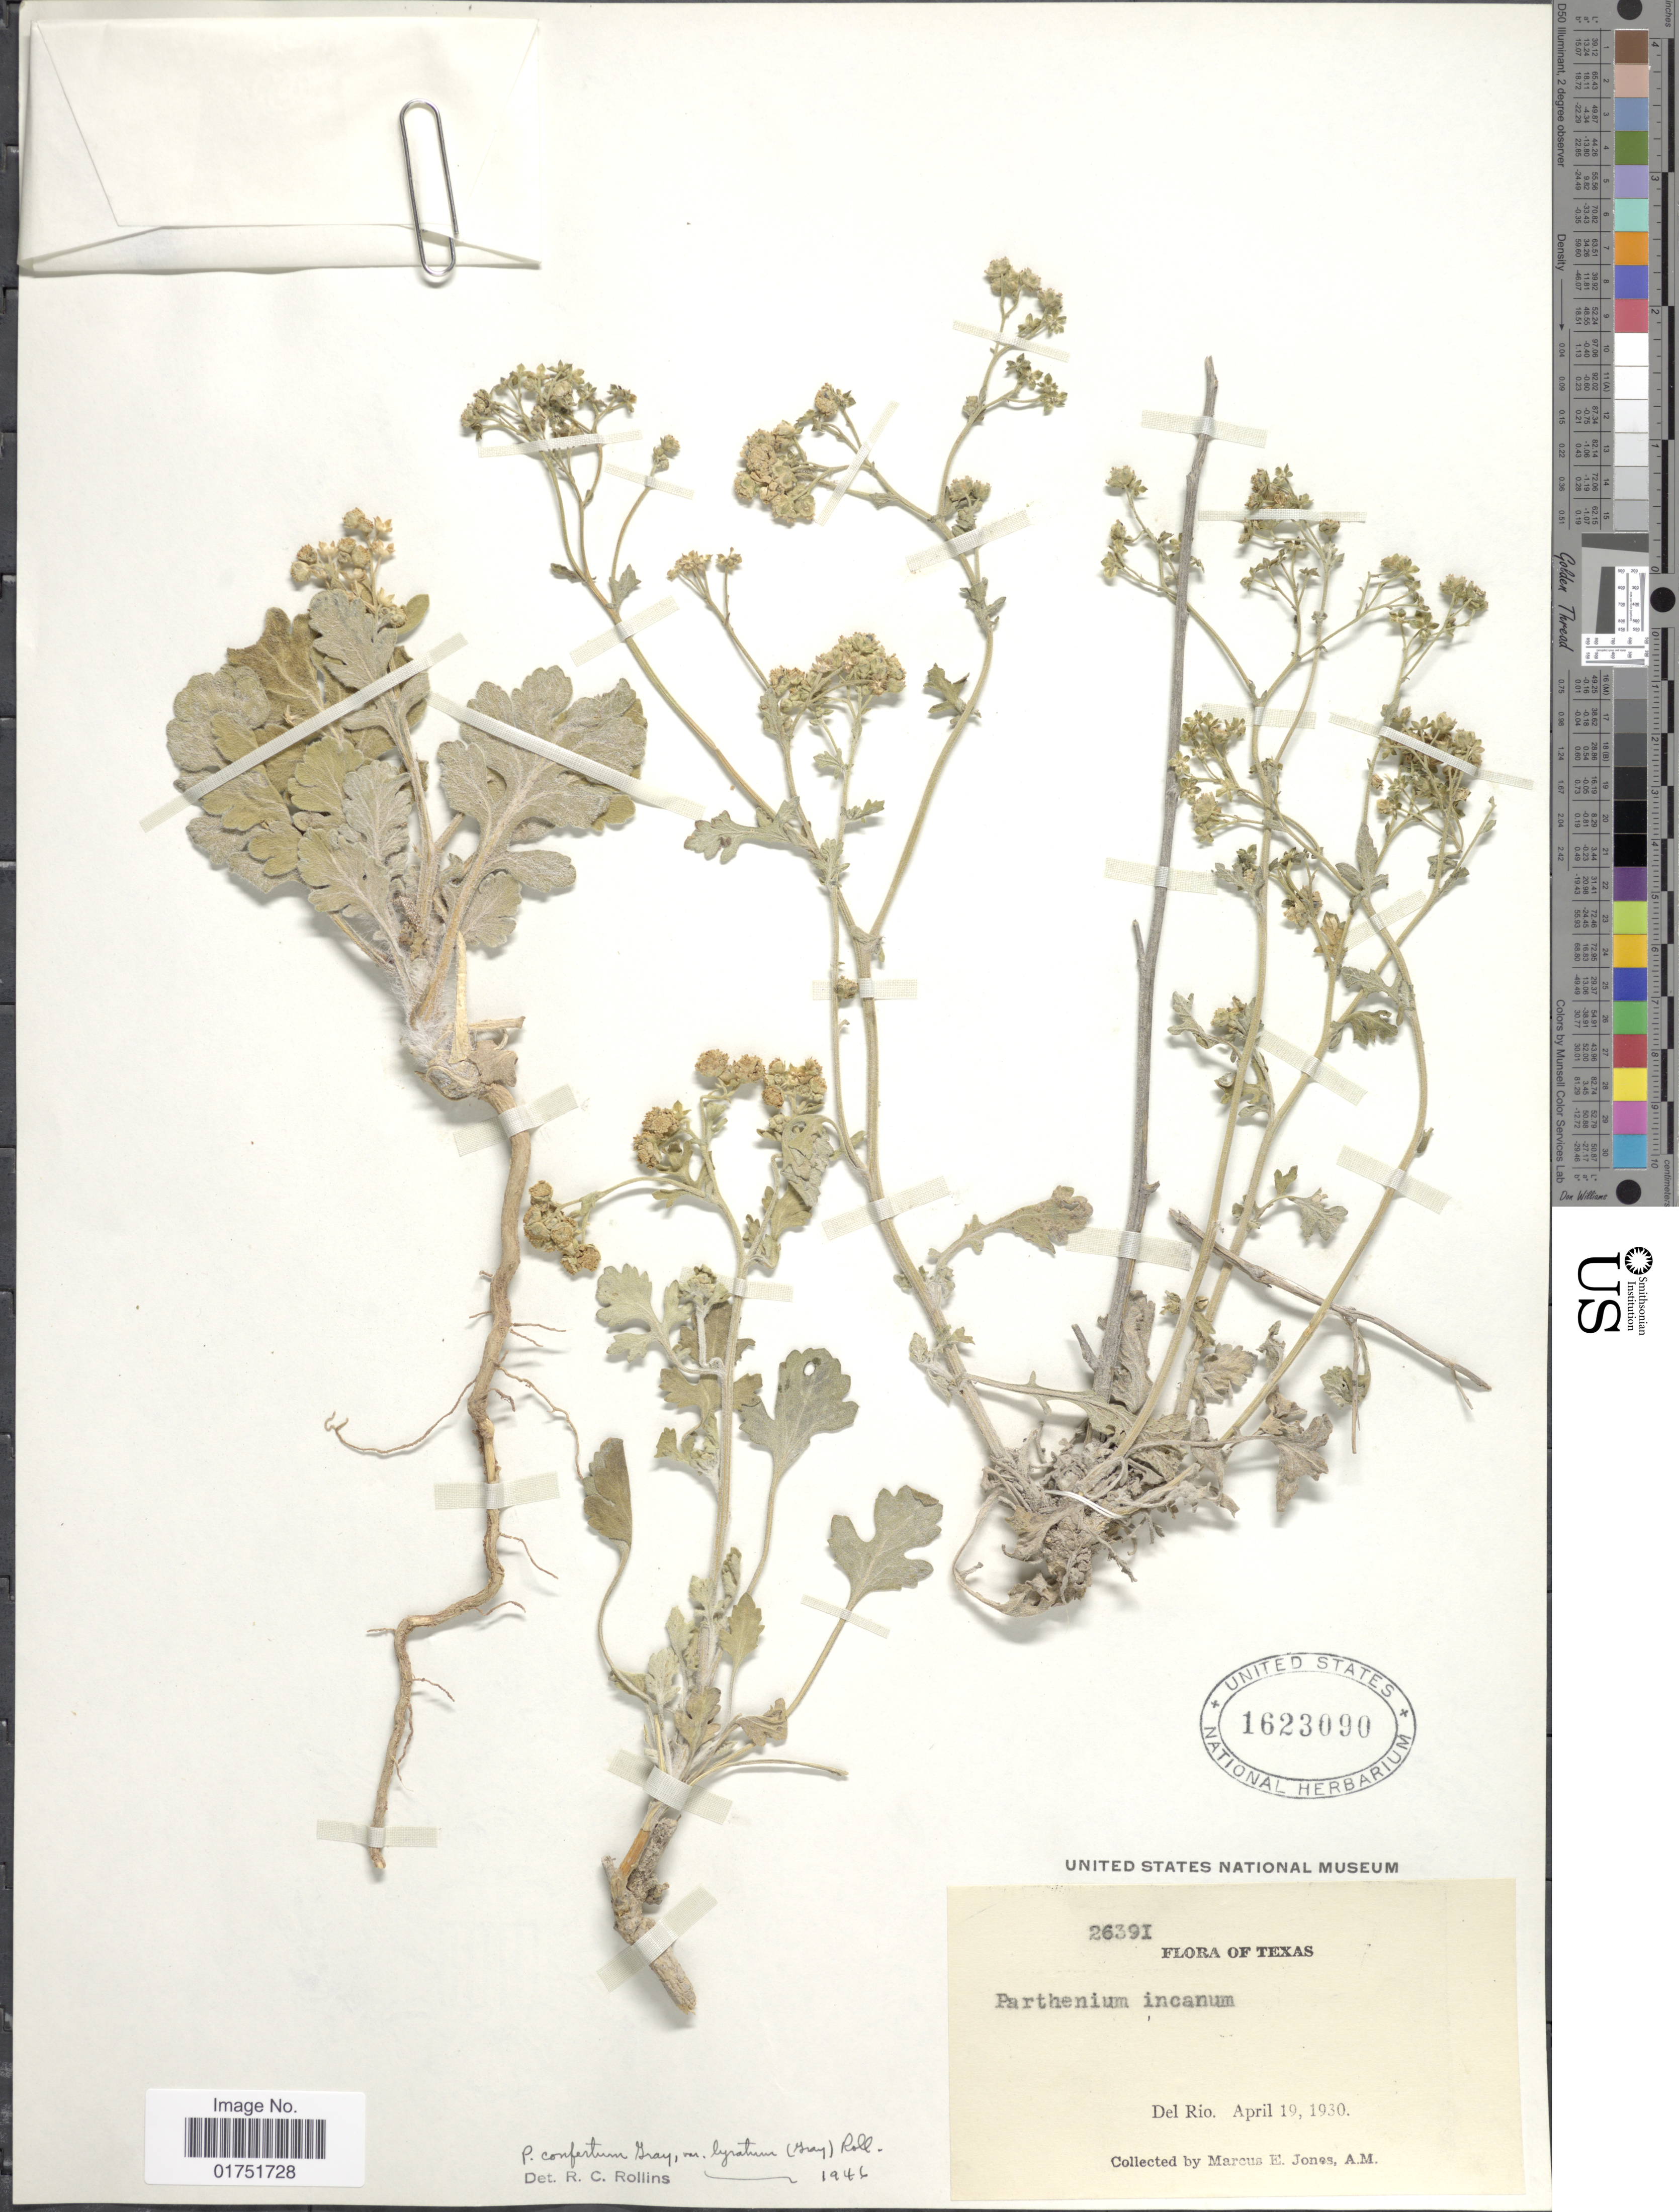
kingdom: Plantae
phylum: Tracheophyta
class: Magnoliopsida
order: Asterales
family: Asteraceae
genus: Parthenium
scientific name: Parthenium confertum var. lyratum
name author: (A. Gray) Rollins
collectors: M. E. Jones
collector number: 2639I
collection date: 1930-04-19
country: United States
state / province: Texas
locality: Del Rio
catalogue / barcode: US 1623090